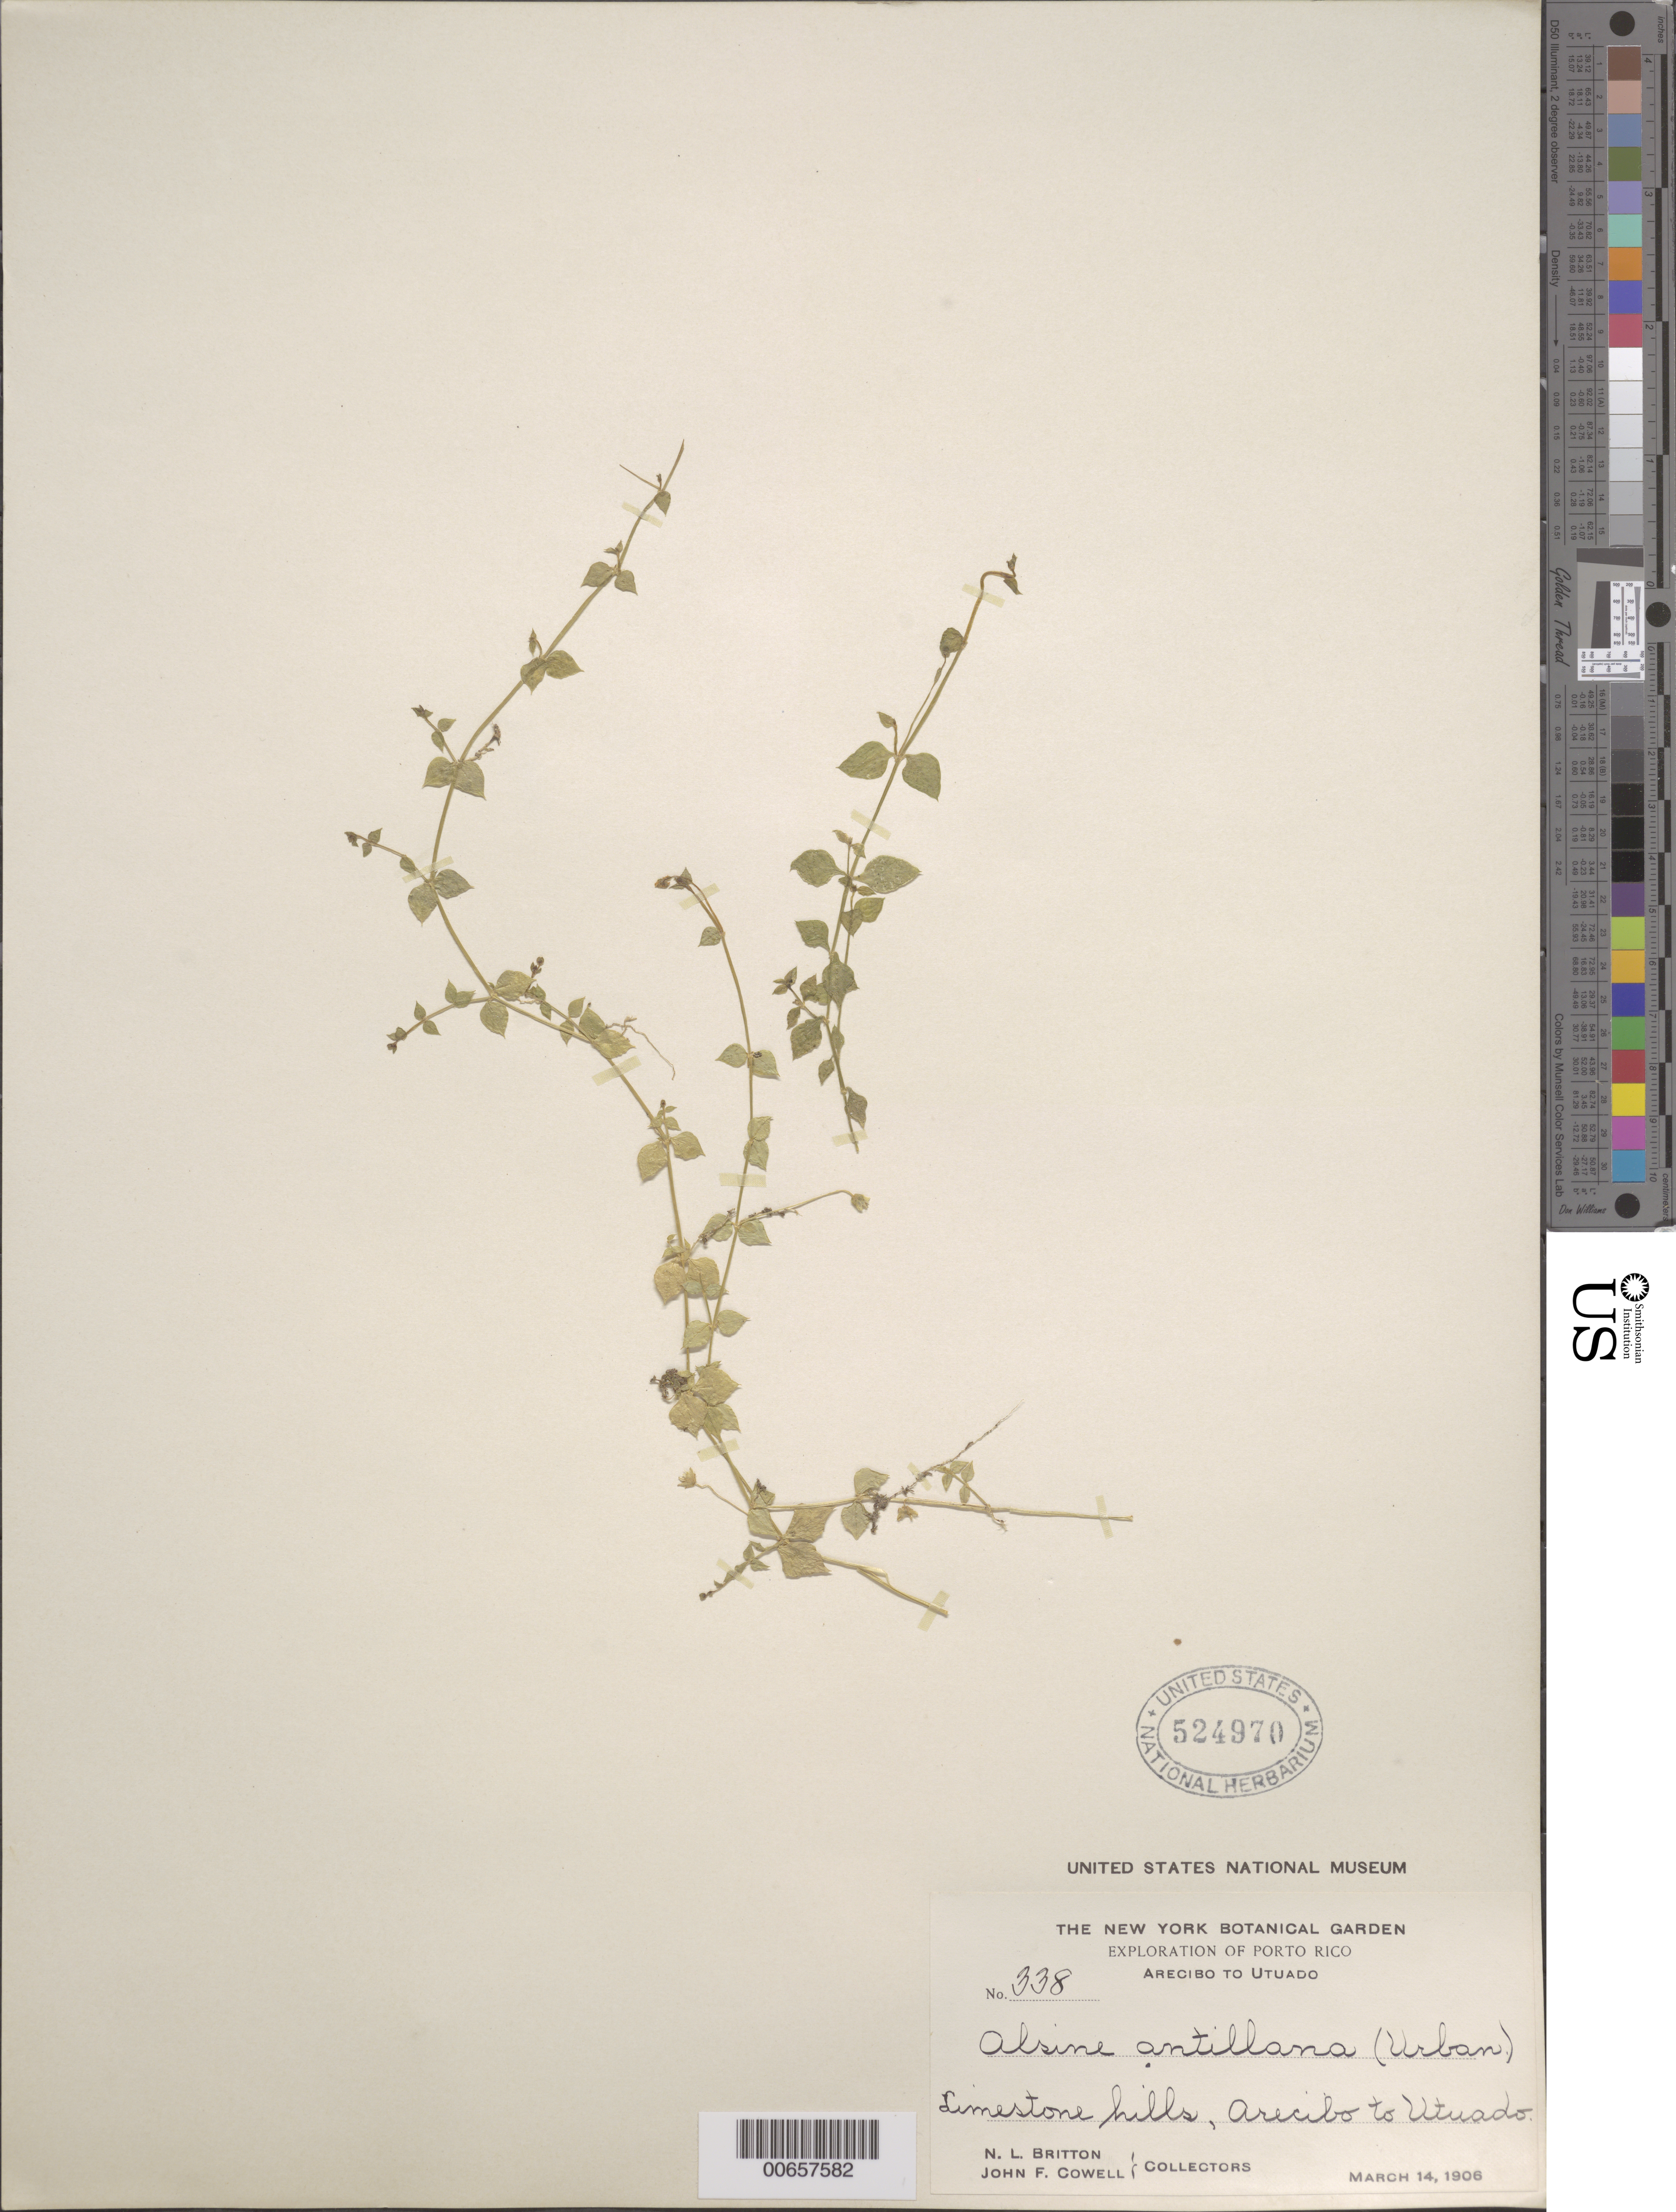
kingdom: Plantae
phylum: Tracheophyta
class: Magnoliopsida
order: Caryophyllales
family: Caryophyllaceae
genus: Alsine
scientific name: Alsine antillana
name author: Urb.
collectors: N. Britton & J. F. Cowell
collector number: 338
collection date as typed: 14 Mar 1906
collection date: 1906-03-14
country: Puerto Rico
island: Greater Antilles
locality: Arecibo to Utuado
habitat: Limestone hills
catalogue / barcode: US 524970